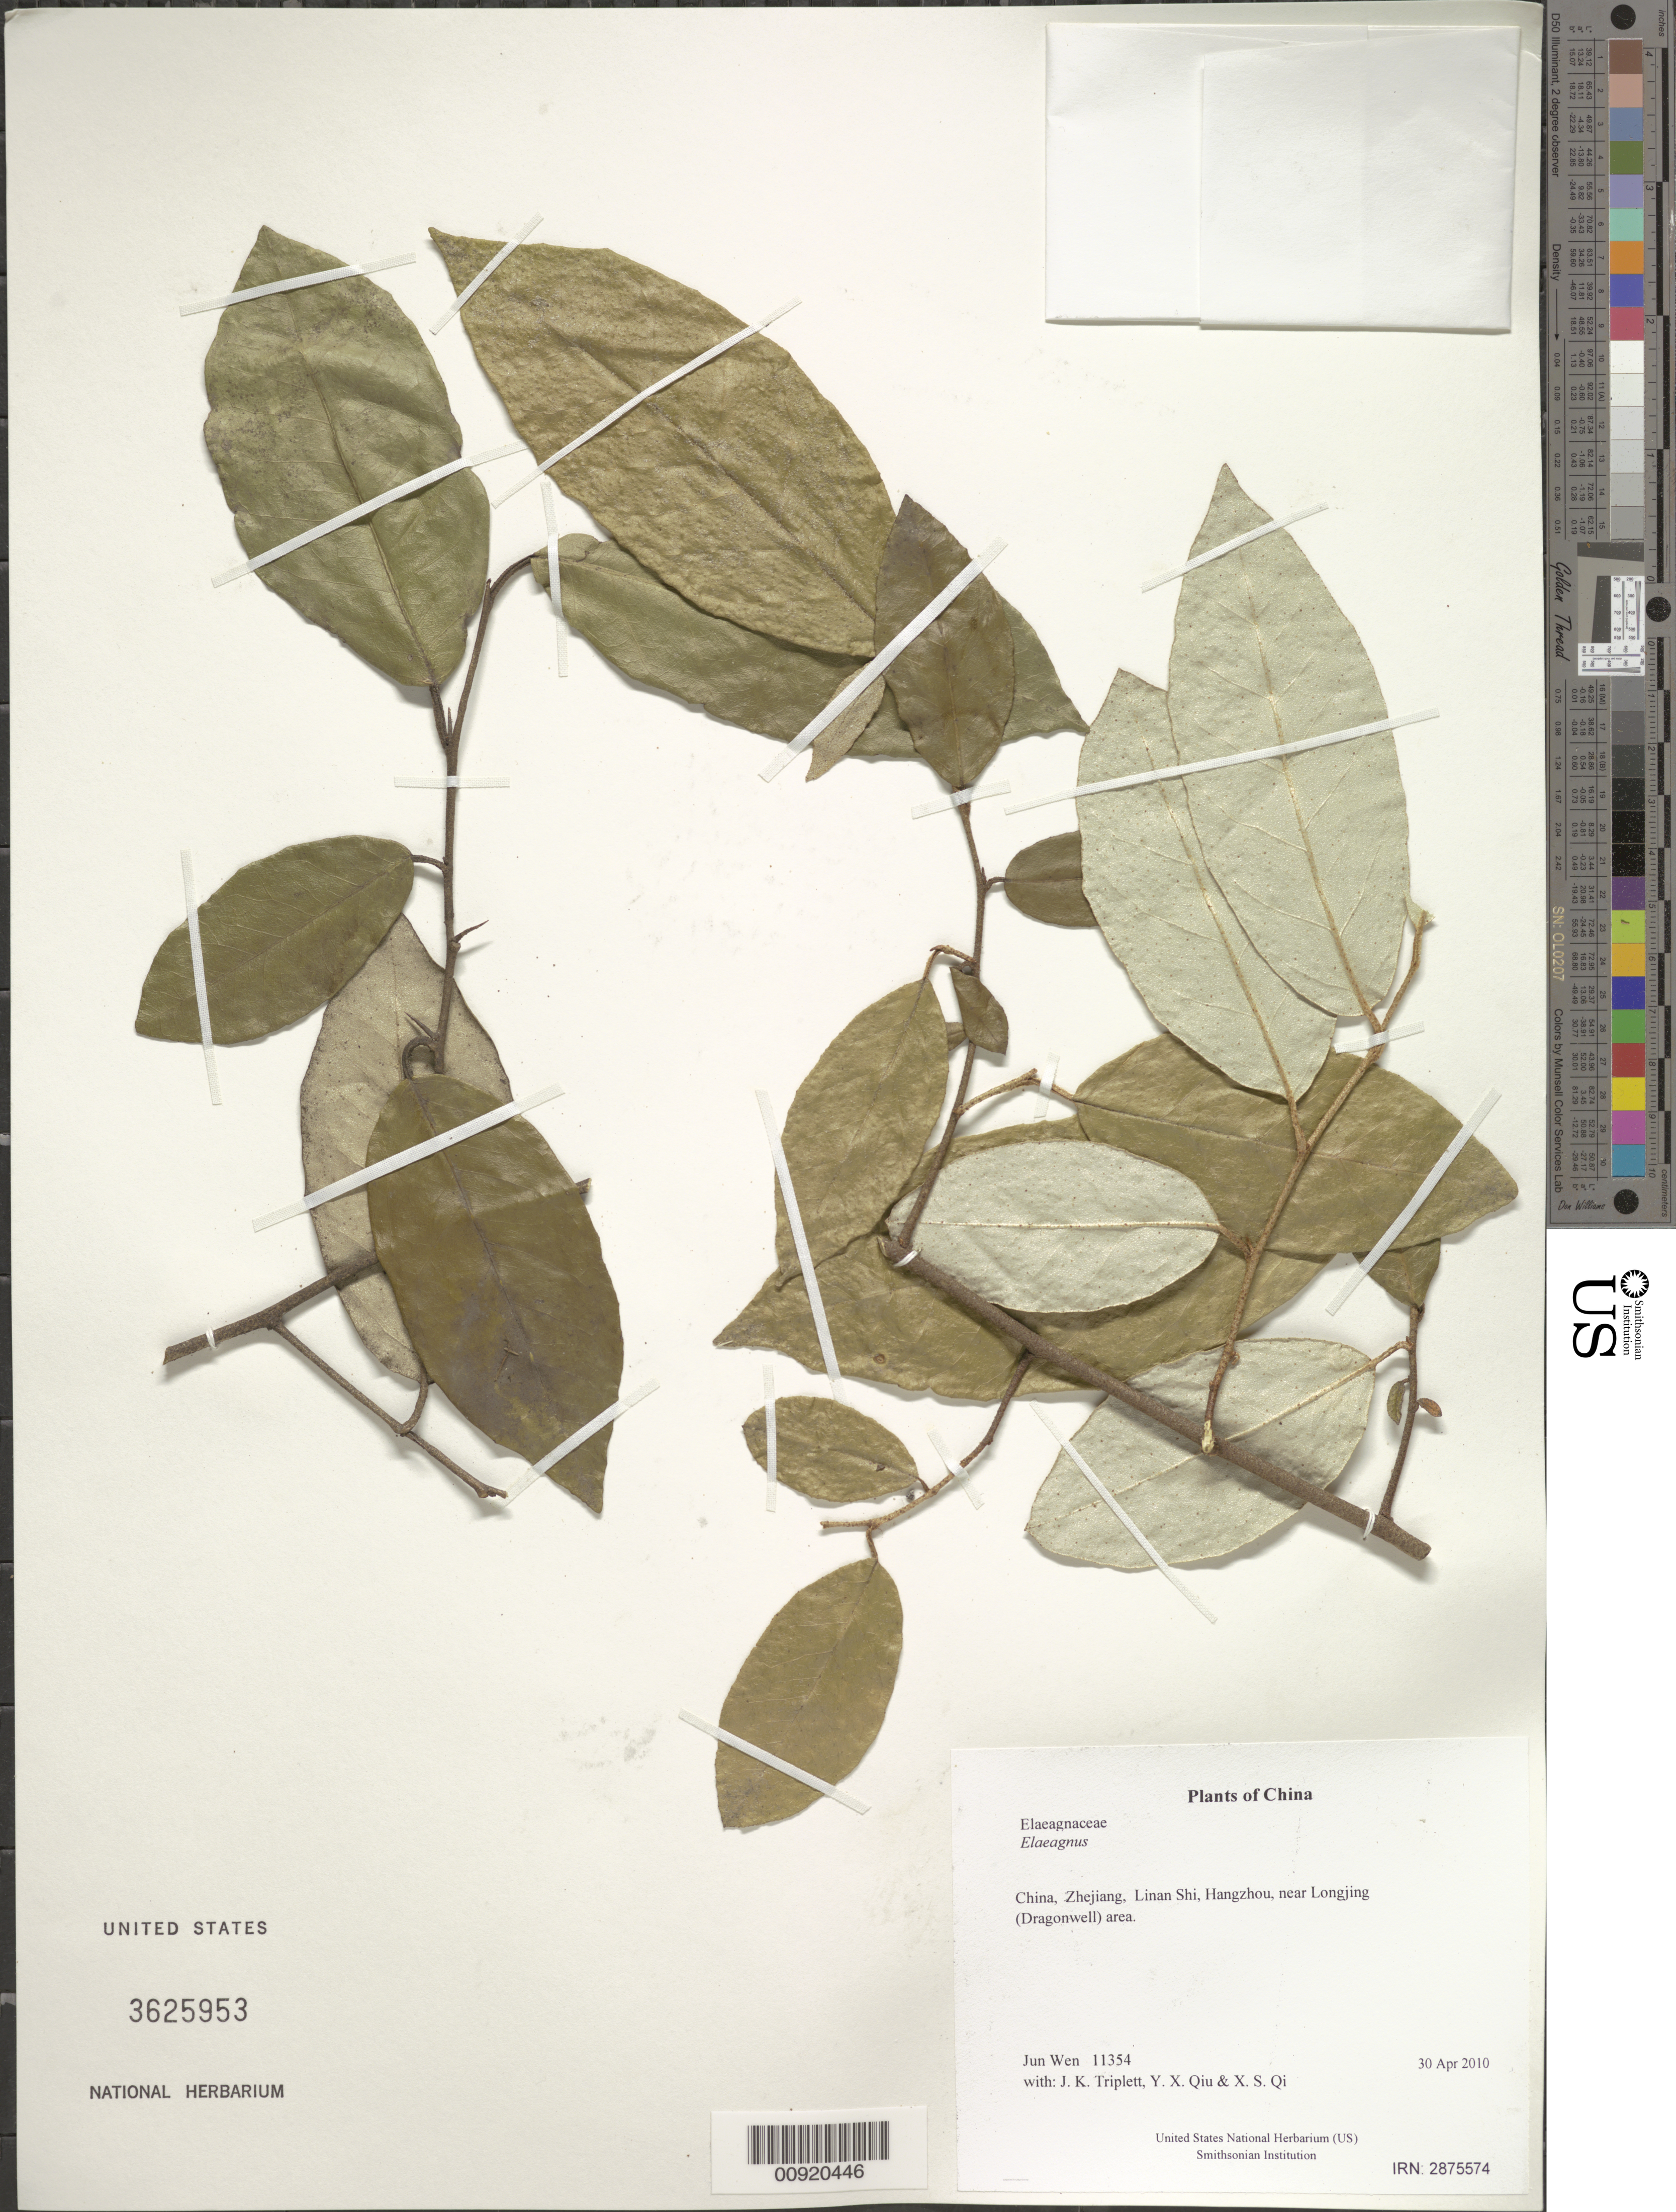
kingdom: Plantae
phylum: Tracheophyta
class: Magnoliopsida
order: Rosales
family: Elaeagnaceae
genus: Elaeagnus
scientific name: Elaeagnus sp.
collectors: J. Wen, J. K. Triplett, Y. X. Qiu & X. S. Qi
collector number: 11354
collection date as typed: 30 Apr 2010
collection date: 2010-04-30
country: China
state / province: Zhejiang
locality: Linan Shi, Hangzhou, near Longjing (Dragonwell) area.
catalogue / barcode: US 3625953